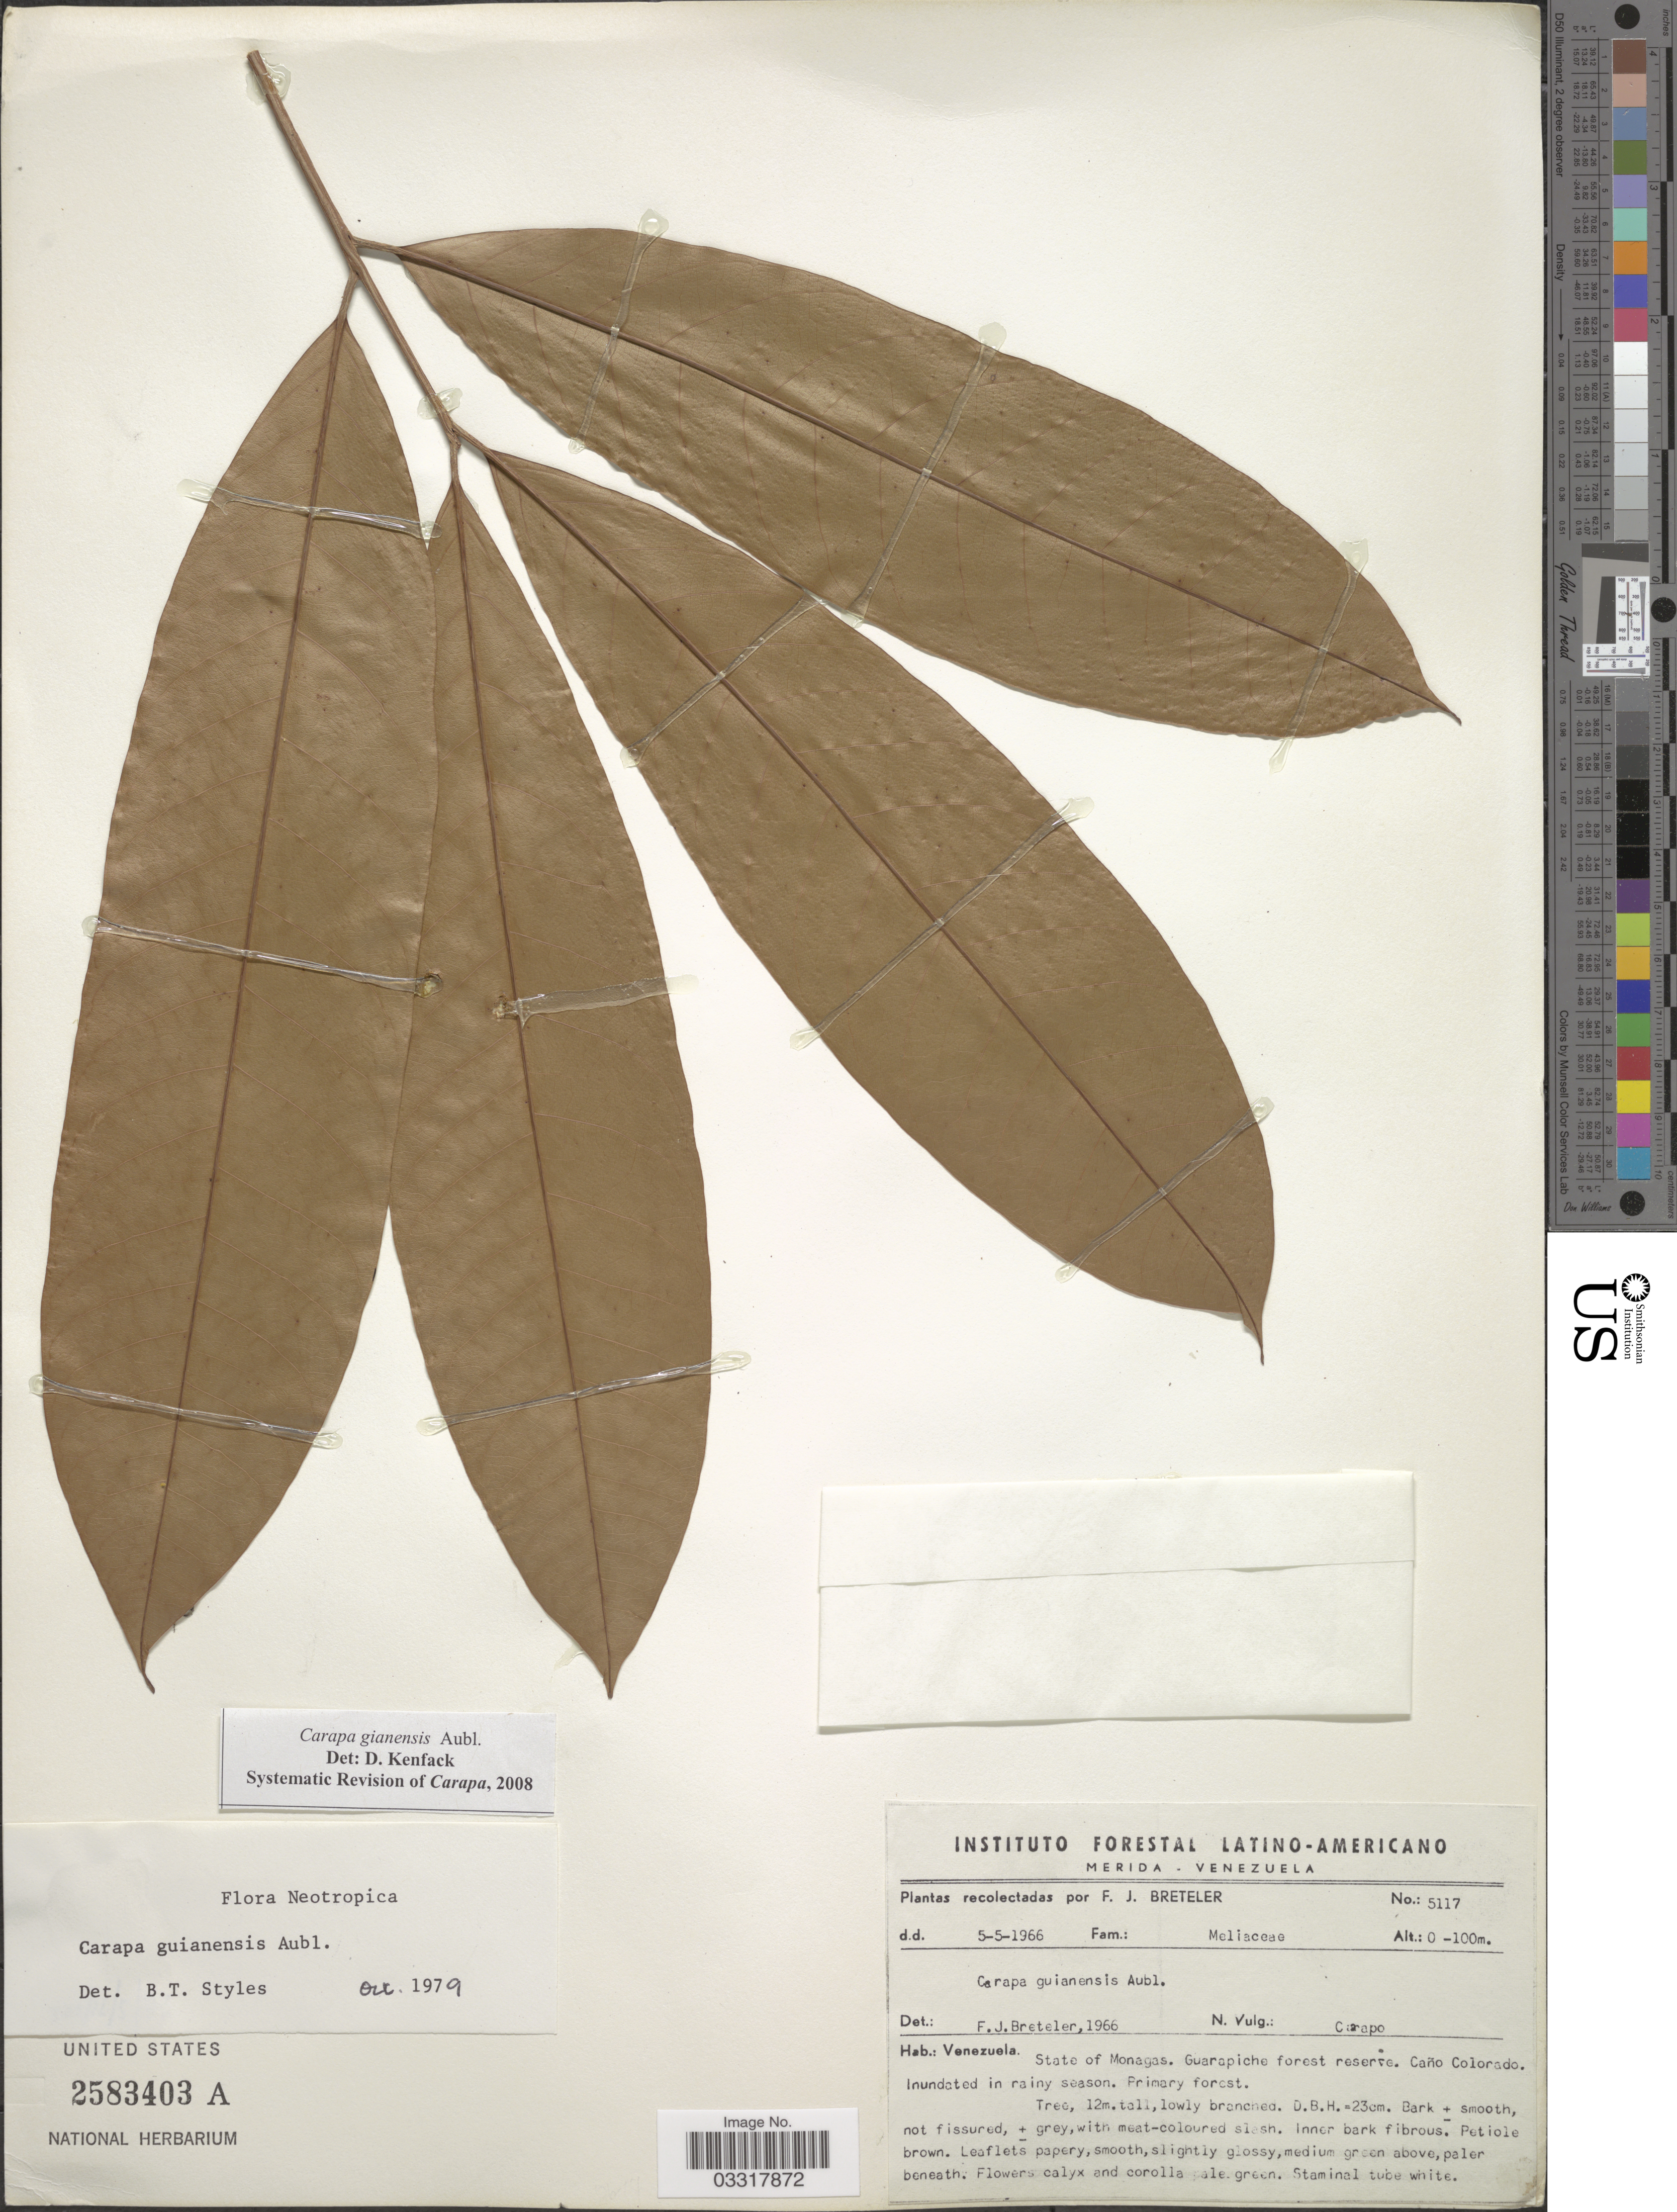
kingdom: Plantae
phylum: Tracheophyta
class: Magnoliopsida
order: Sapindales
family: Meliaceae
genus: Carapa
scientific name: Carapa guianensis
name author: Aubl.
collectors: F. J. Breteler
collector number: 5117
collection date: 1966-05-05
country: Venezuela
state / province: Monagas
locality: Guarapiche forest reserve. Caño Colorado.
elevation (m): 0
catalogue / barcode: US 2583403A